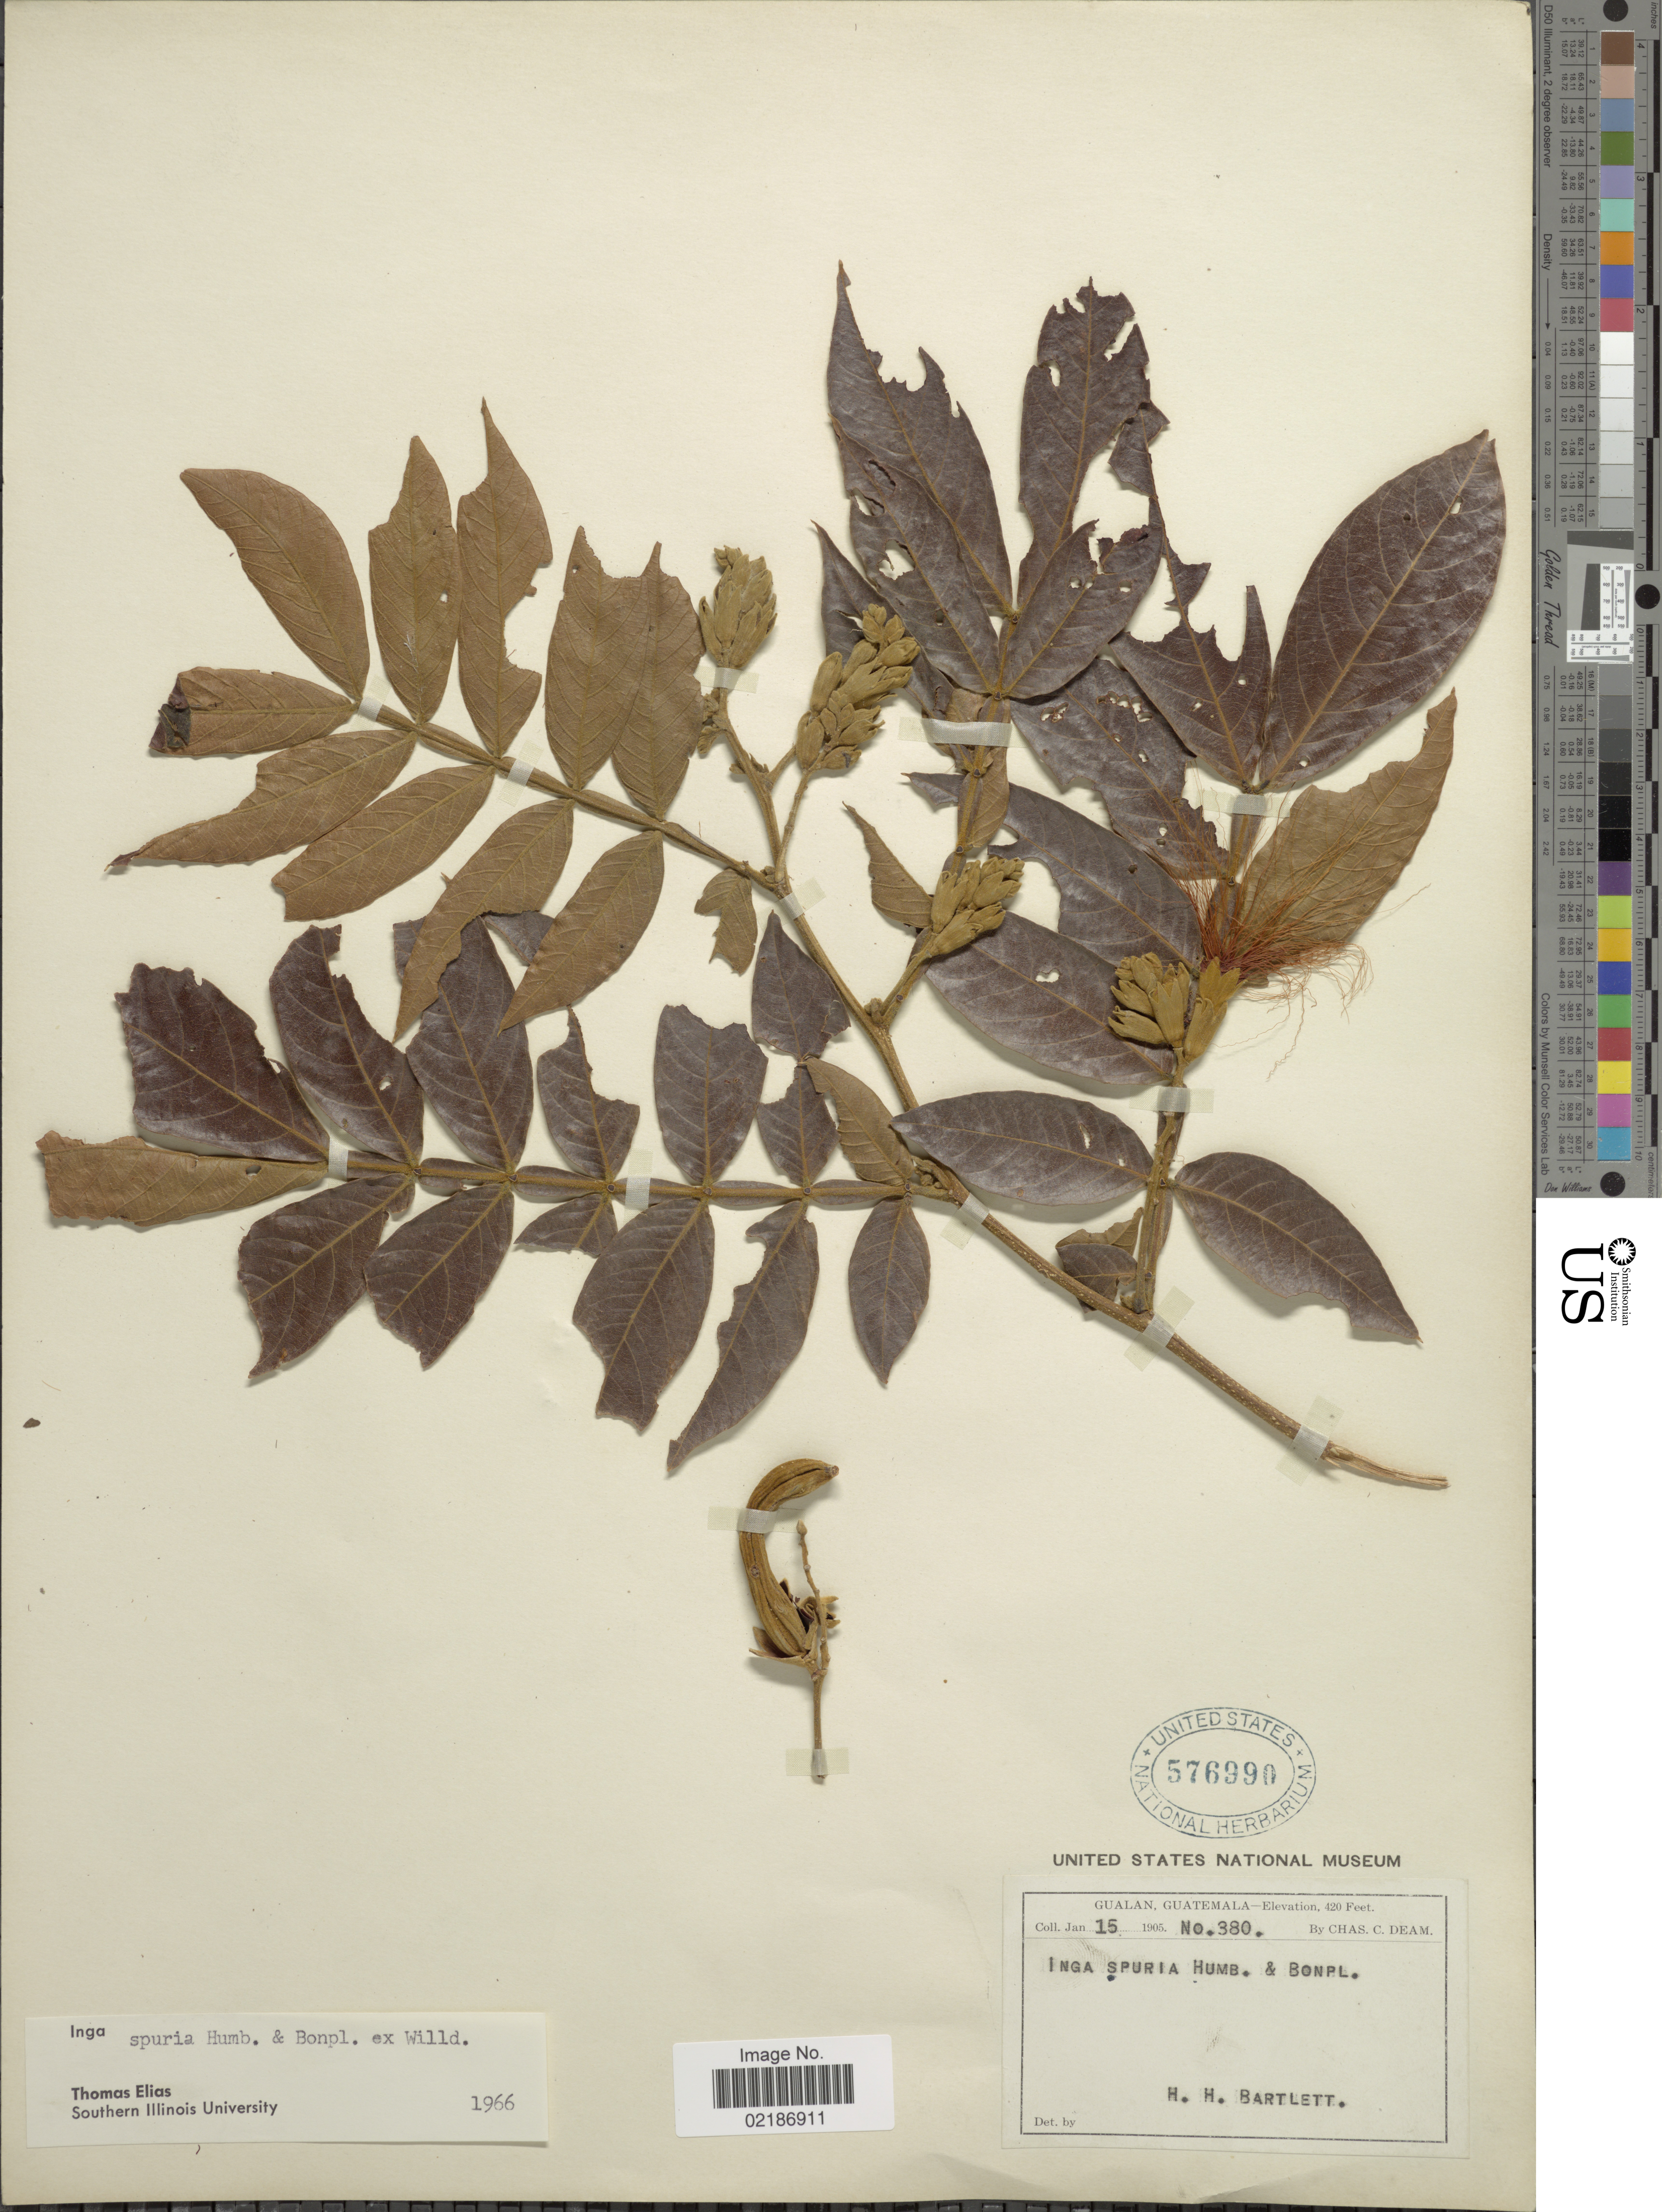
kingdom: Plantae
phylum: Tracheophyta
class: Magnoliopsida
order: Fabales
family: Fabaceae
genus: Inga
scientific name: Inga vera subsp. vera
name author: Willd.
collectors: C. C. Deam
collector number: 380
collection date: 1905-01-15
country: Guatemala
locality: Gualan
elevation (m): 128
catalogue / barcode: US 576990